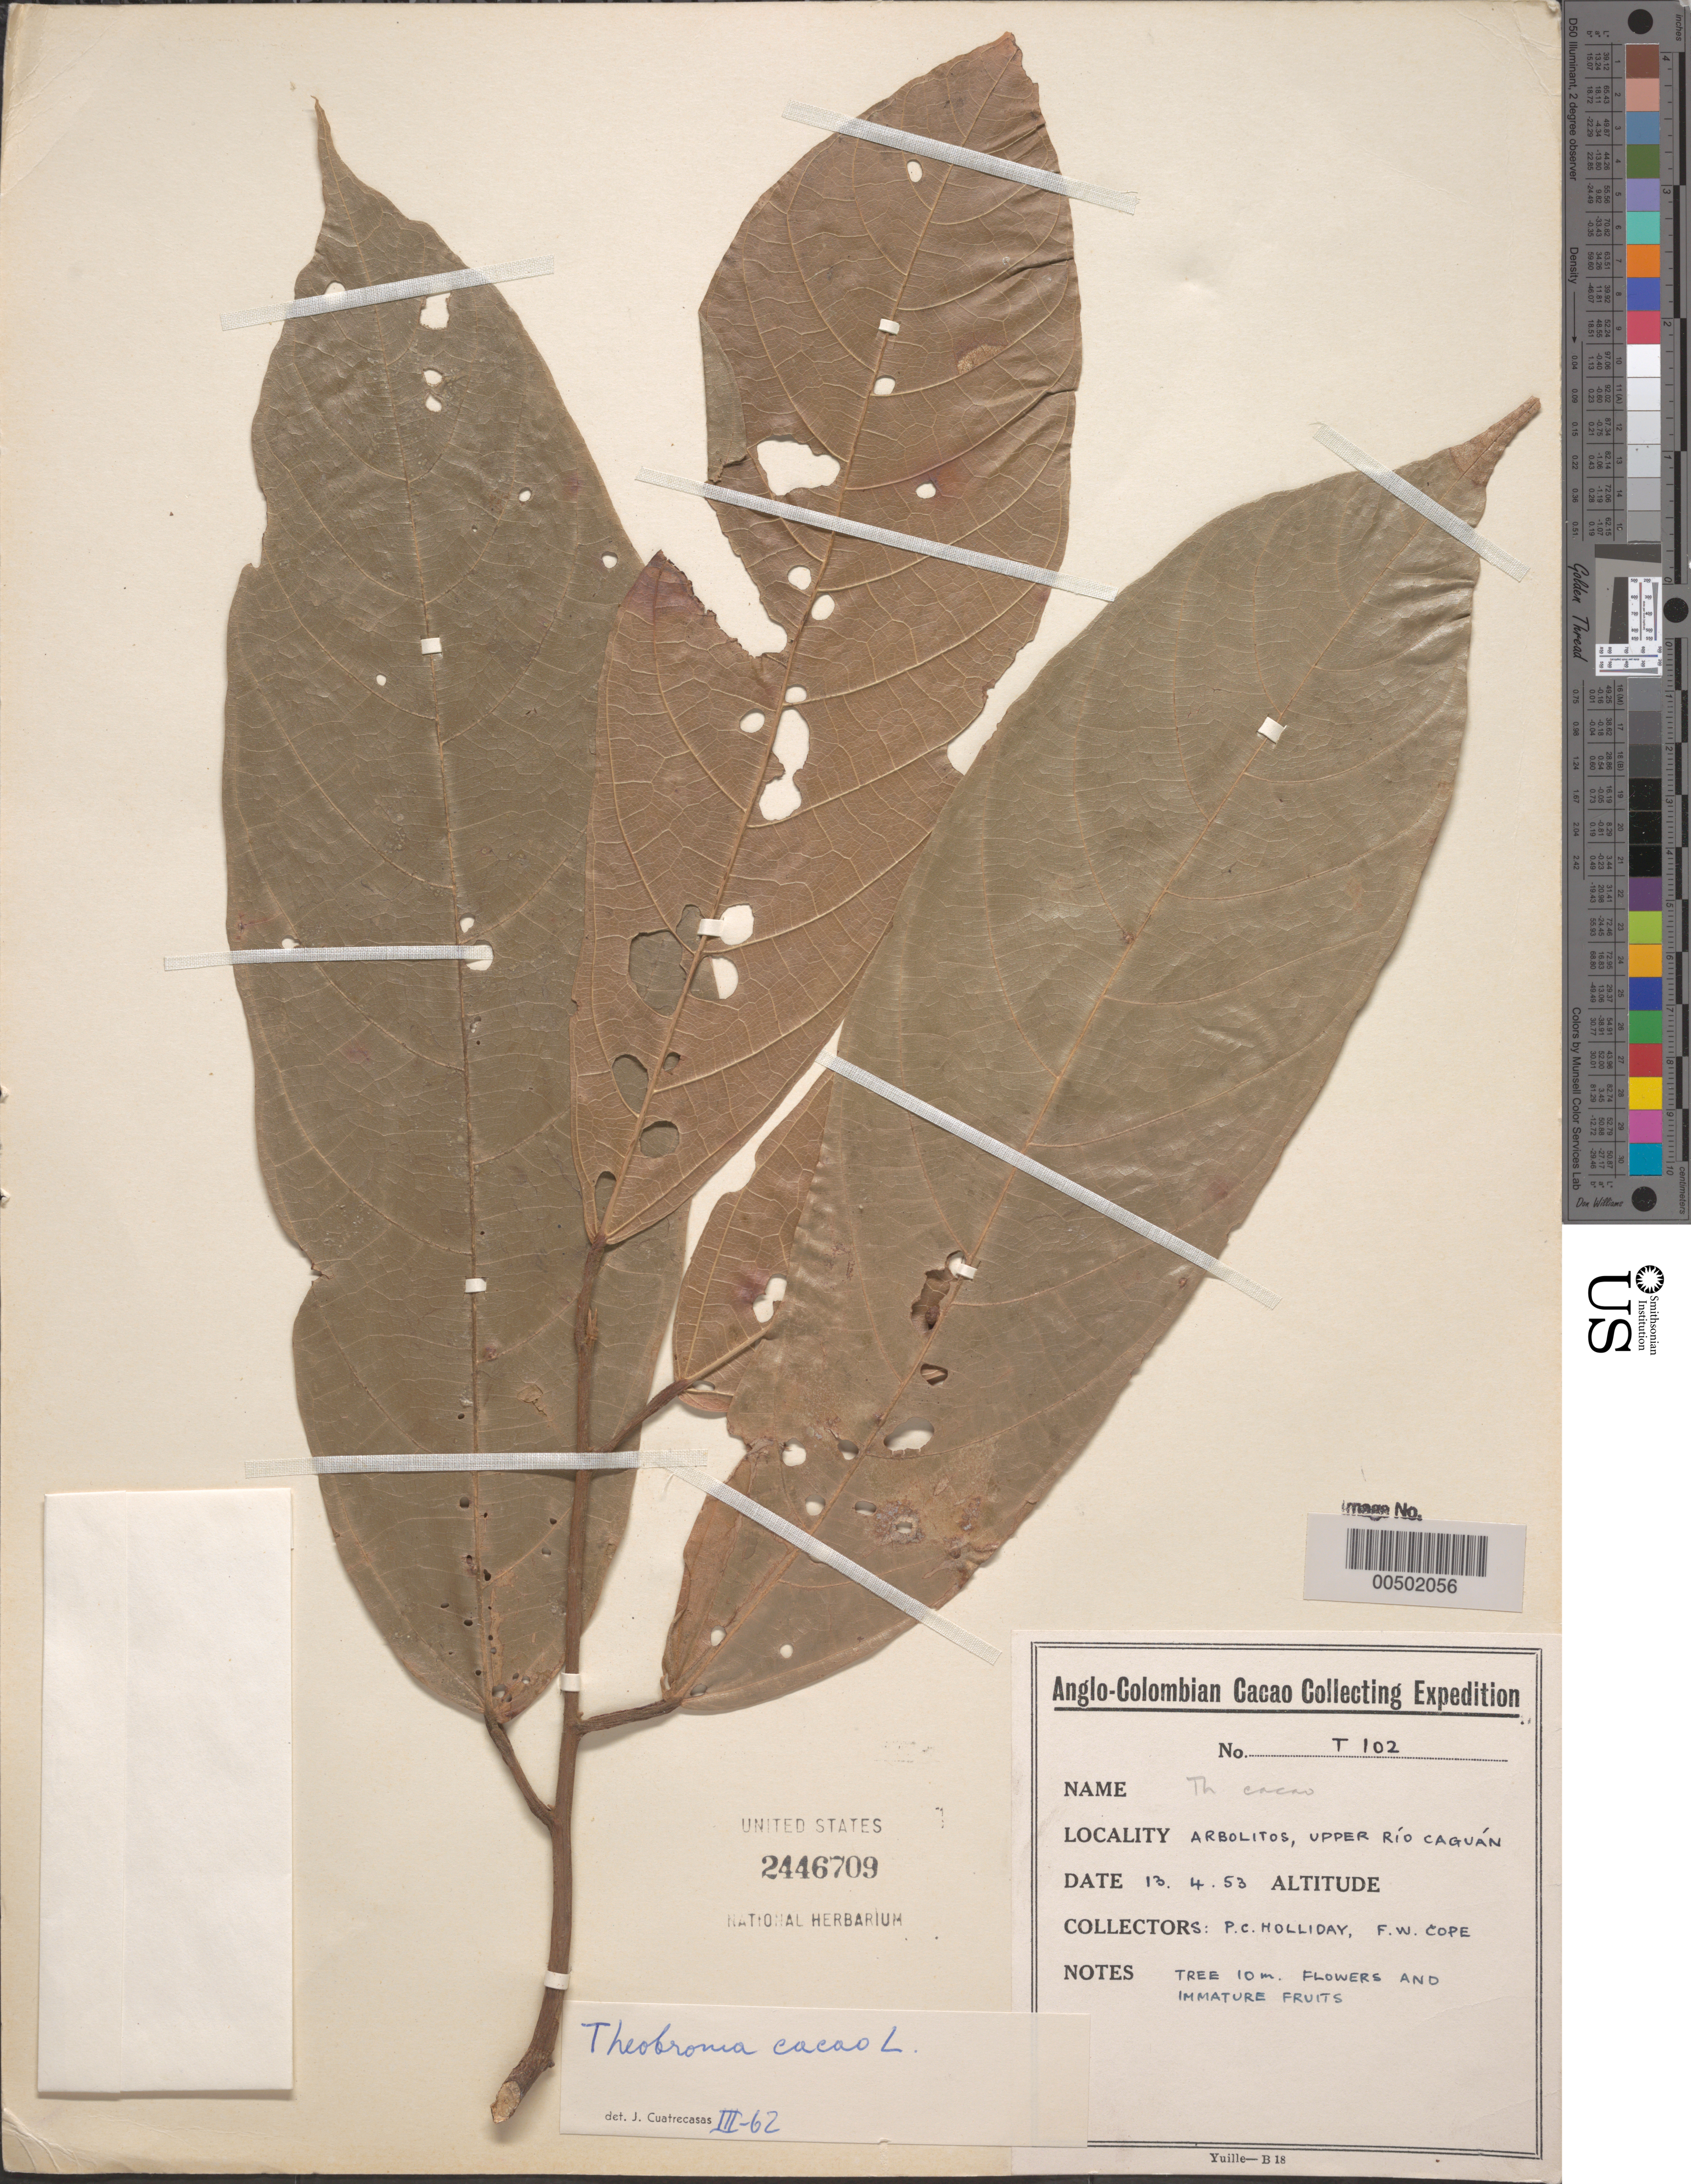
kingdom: Plantae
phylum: Tracheophyta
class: Magnoliopsida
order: Malvales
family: Malvaceae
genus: Theobroma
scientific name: Theobroma cacao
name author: L.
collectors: P. C. Holliday & F. Cope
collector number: T102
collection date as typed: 13 Apr 1953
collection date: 1953-04-13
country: Colombia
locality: Arbolitos, Upper Río Caguán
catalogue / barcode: US 2446709